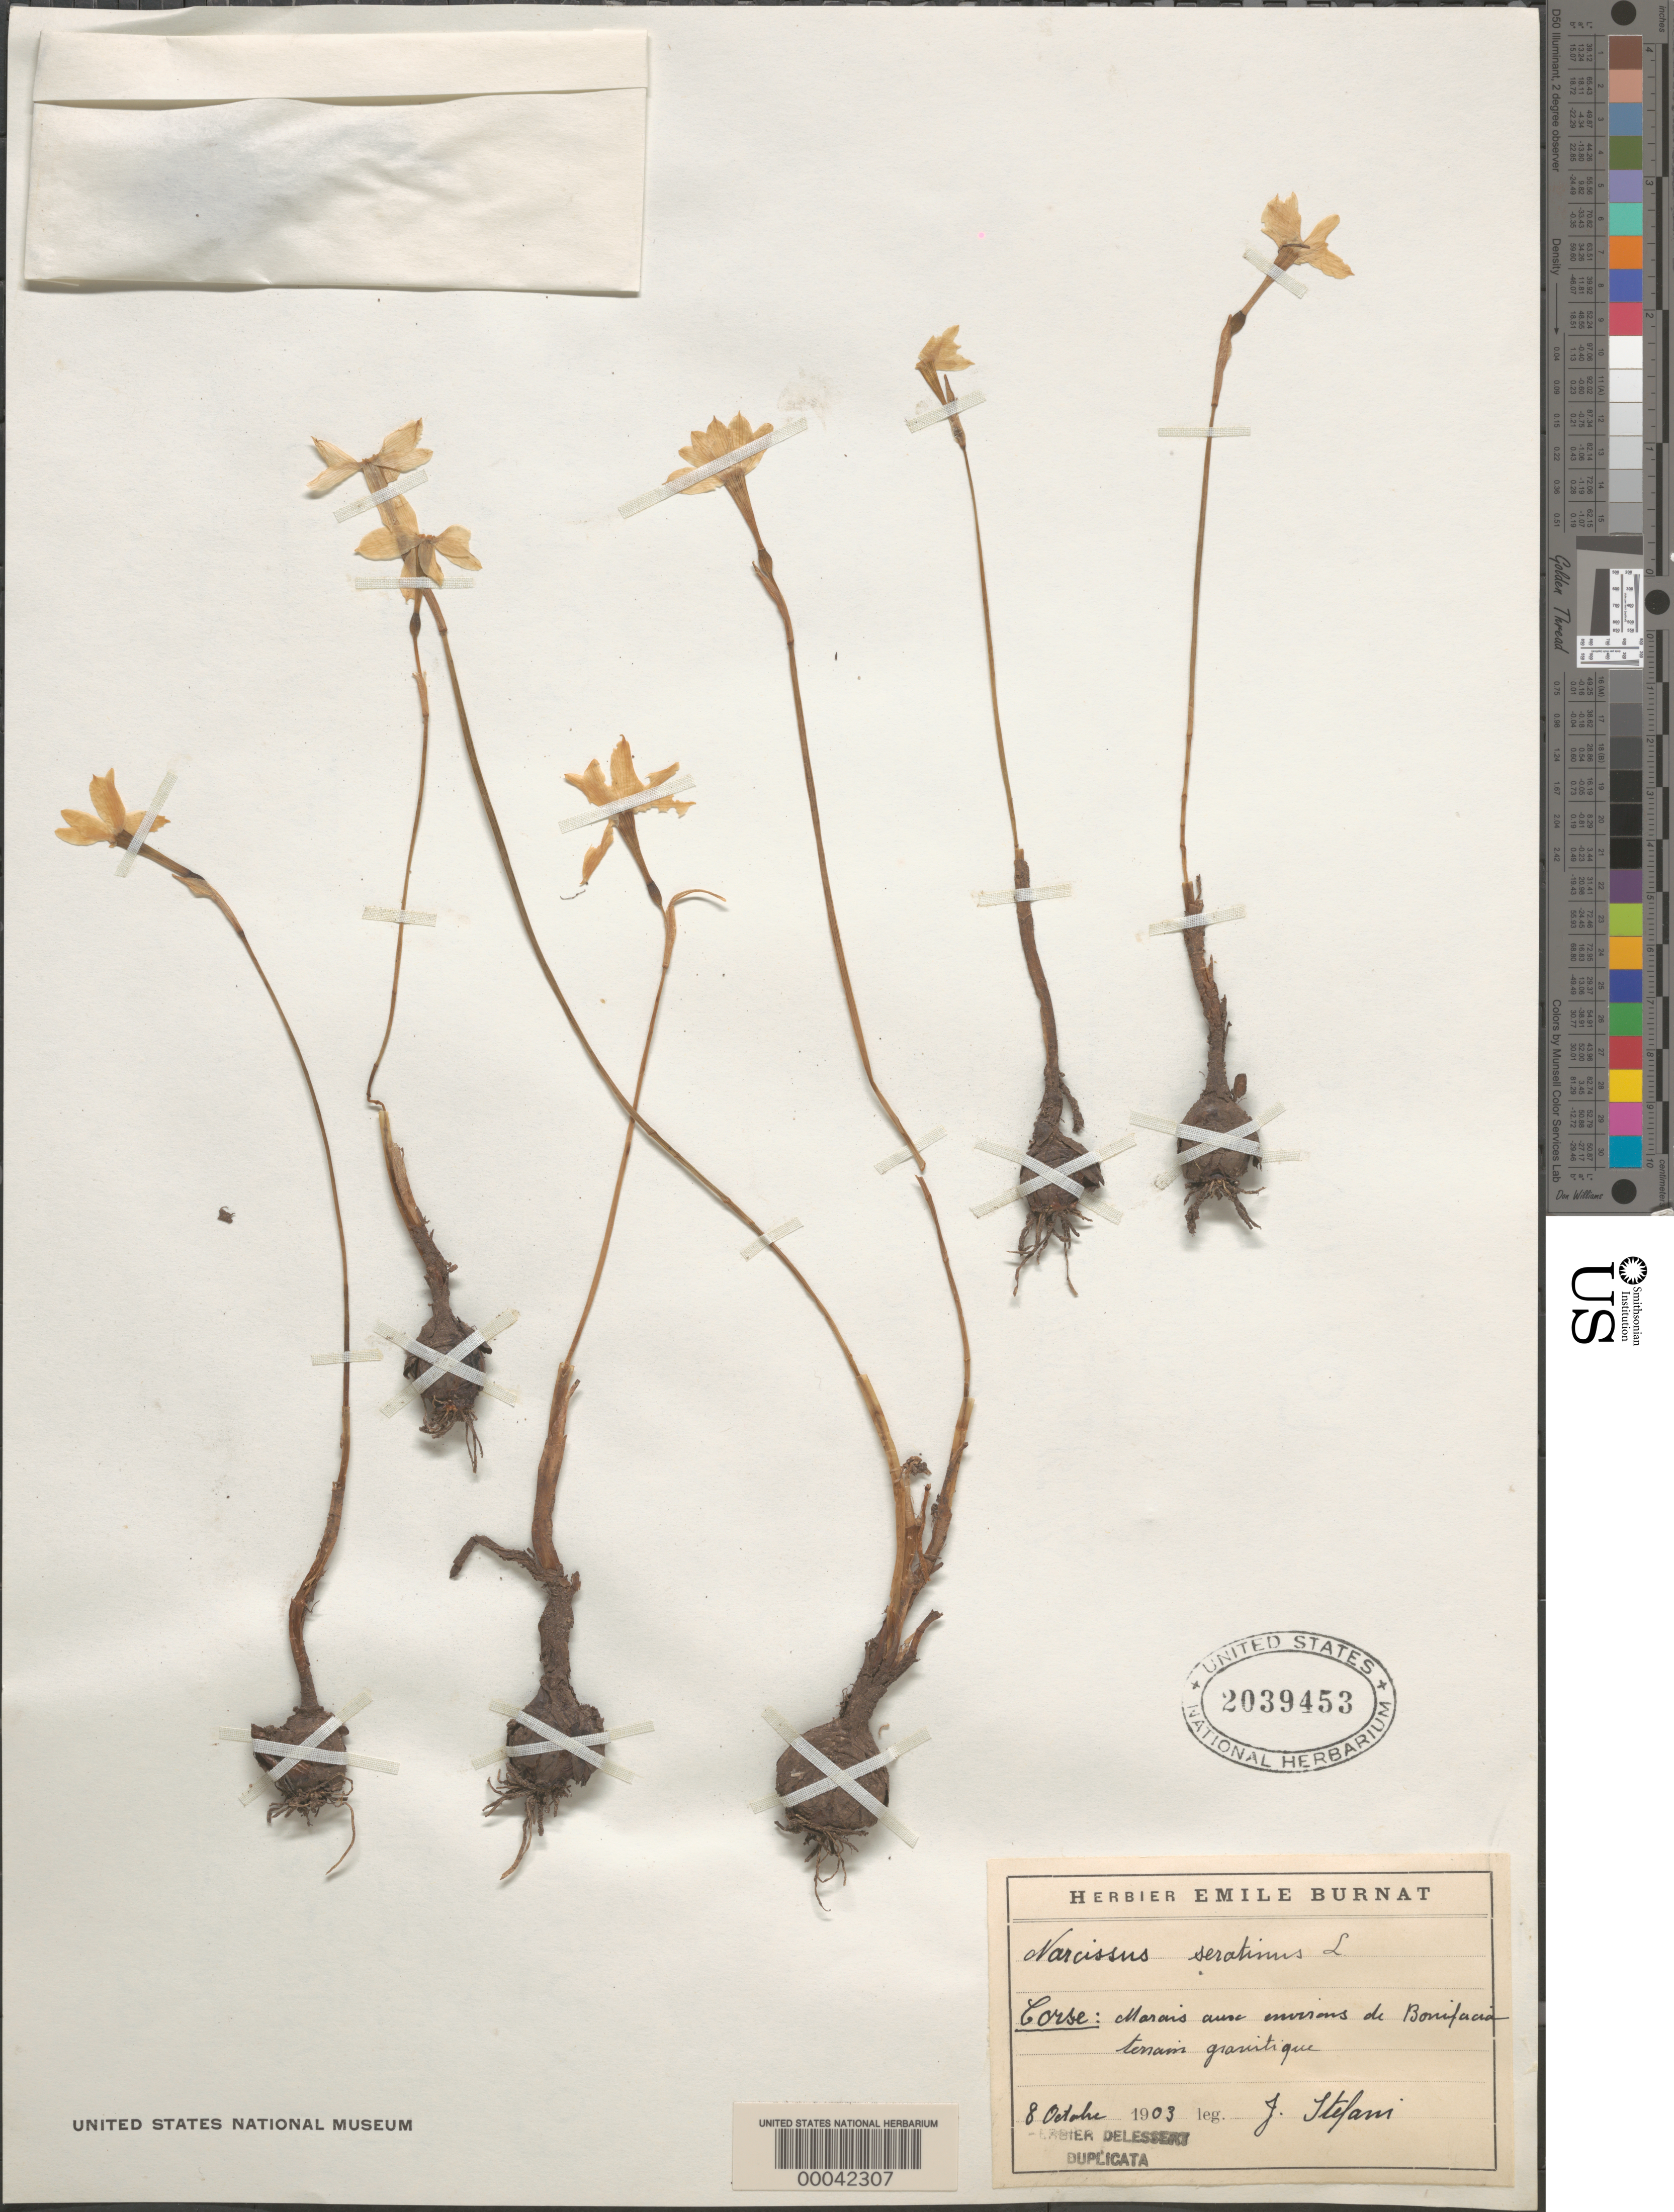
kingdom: Plantae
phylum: Tracheophyta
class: Liliopsida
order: Asparagales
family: Amaryllidaceae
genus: Narcissus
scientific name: Narcissus serotinus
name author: L.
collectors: J. Stefani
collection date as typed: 08 Oct 1903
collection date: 1903-10-08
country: Portugal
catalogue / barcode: US 2039453